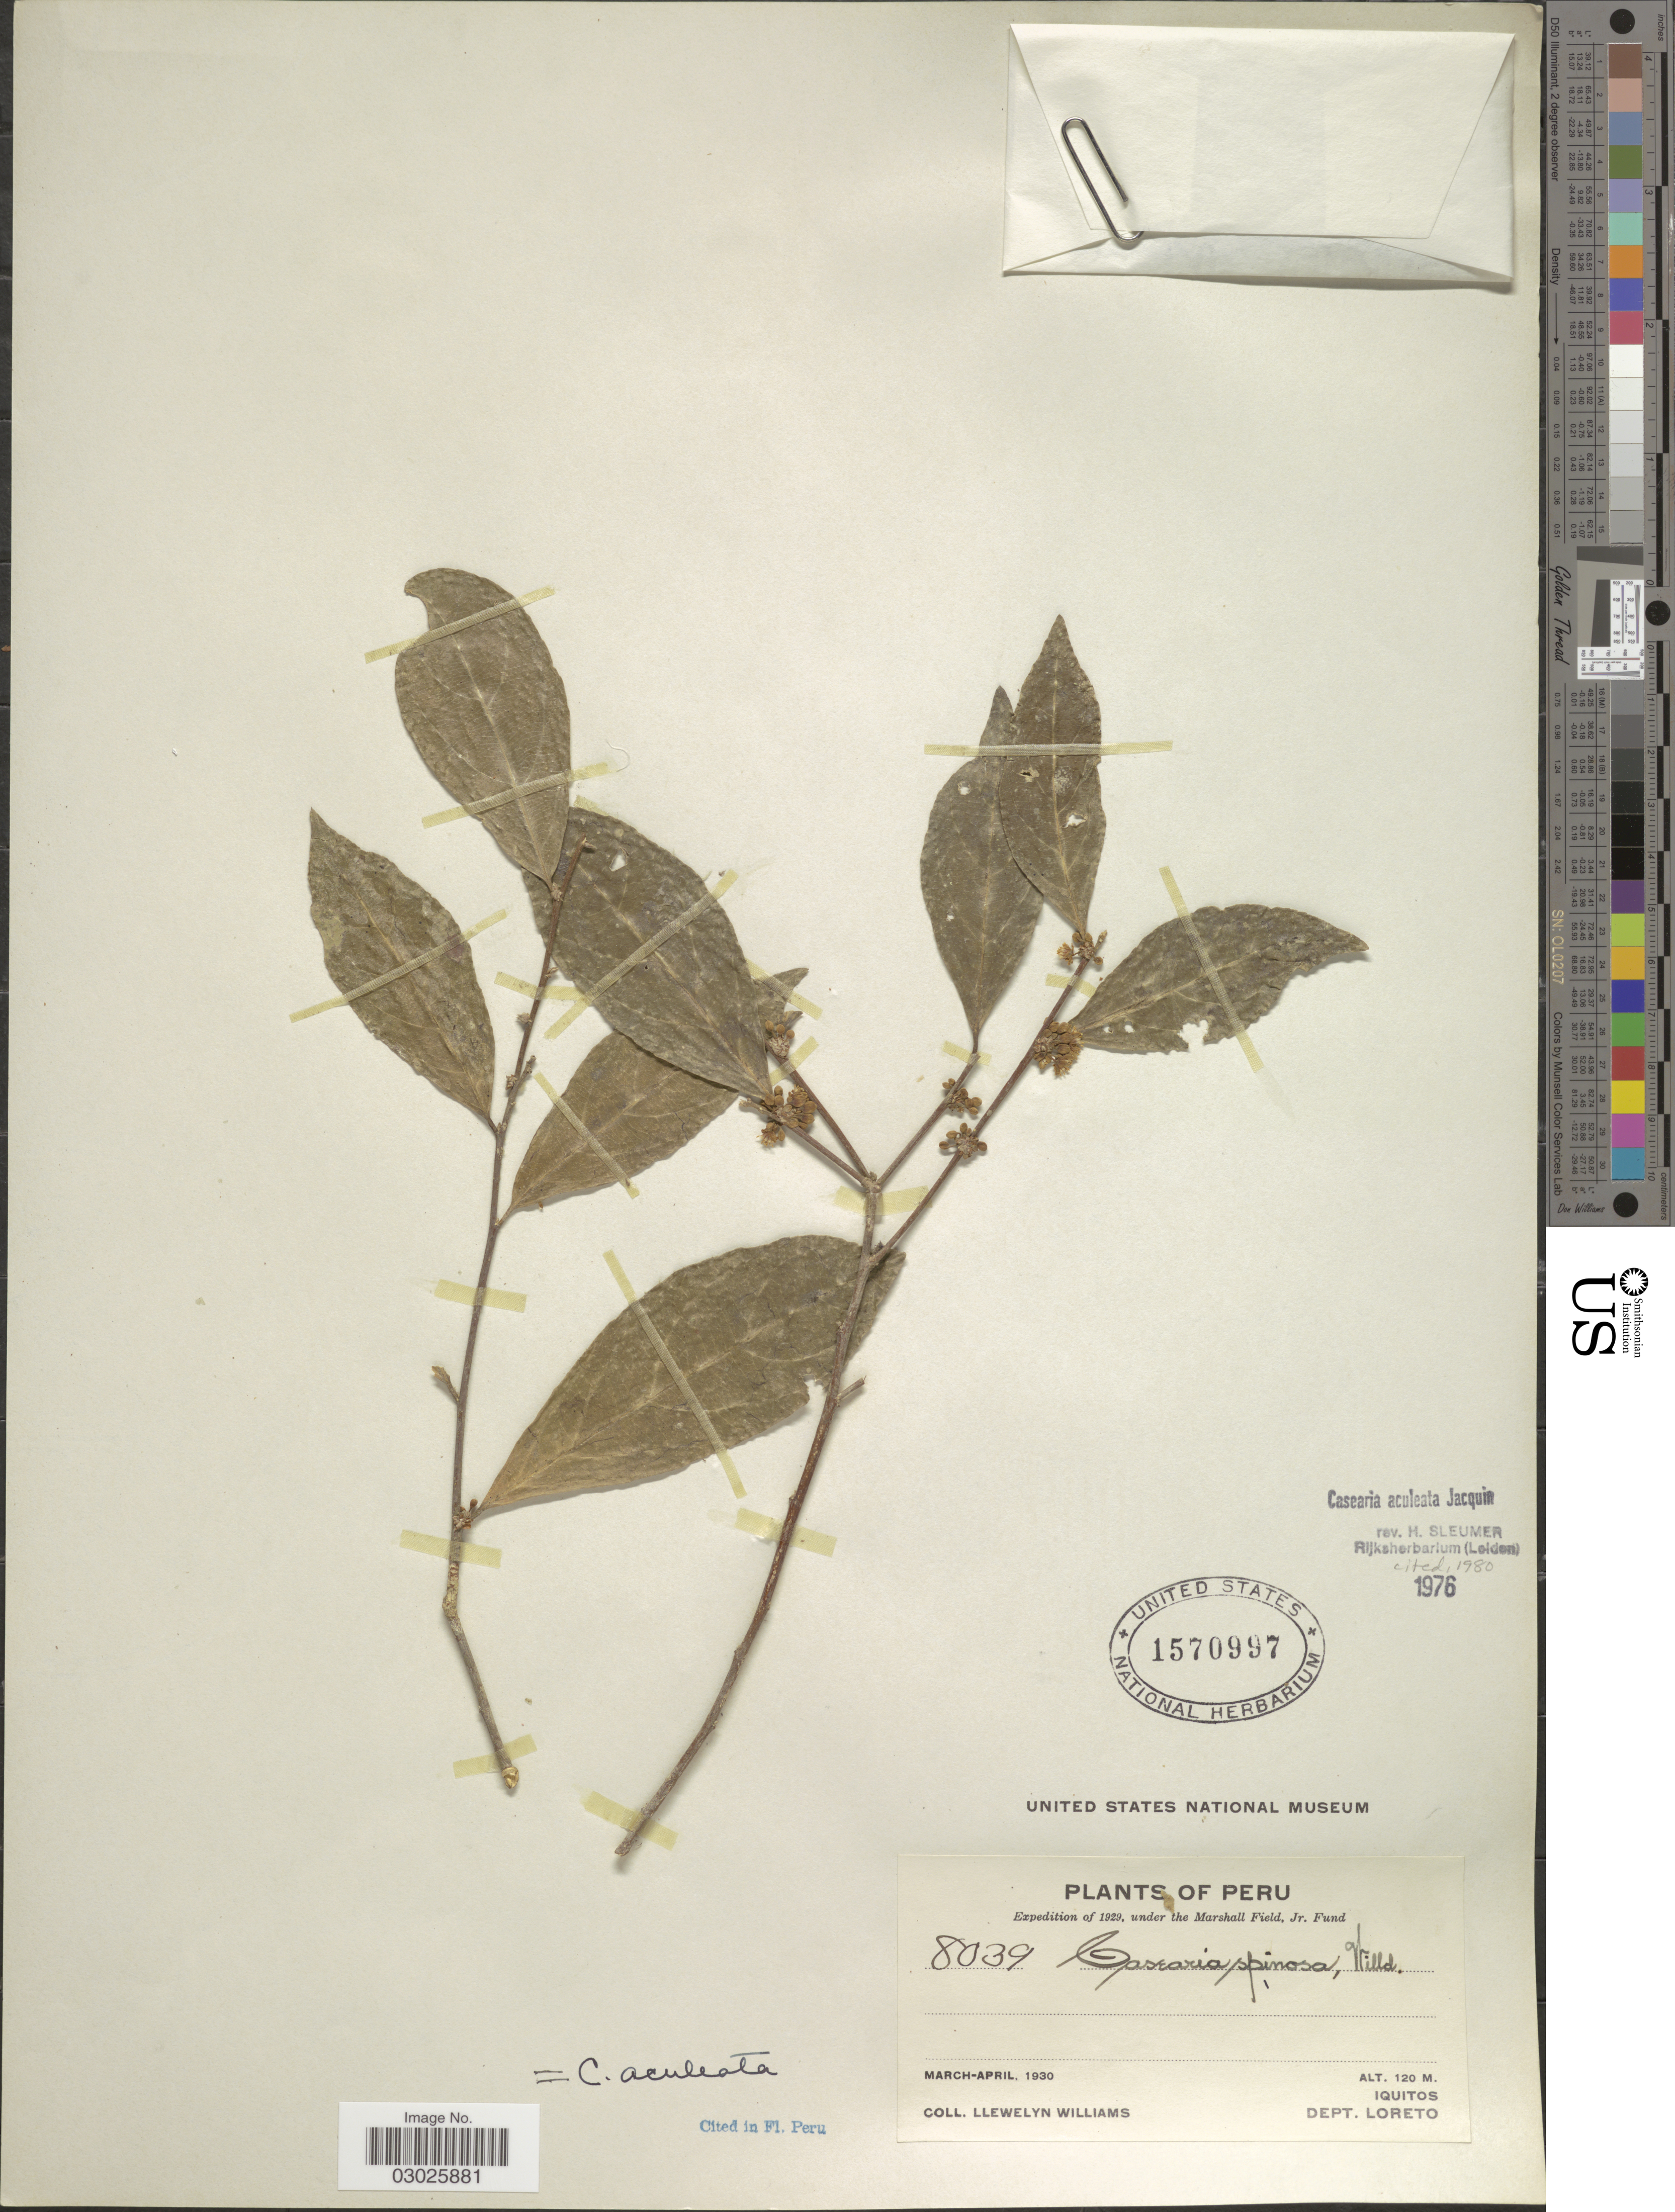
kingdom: Plantae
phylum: Tracheophyta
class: Magnoliopsida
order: Malpighiales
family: Salicaceae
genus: Casearia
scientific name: Casearia aculeata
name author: Jacq.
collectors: Ll. Williams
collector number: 8039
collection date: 1930-03/1930-04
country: Peru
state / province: Loreto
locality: Iquito. Dept. Loreto.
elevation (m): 120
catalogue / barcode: US 1570997